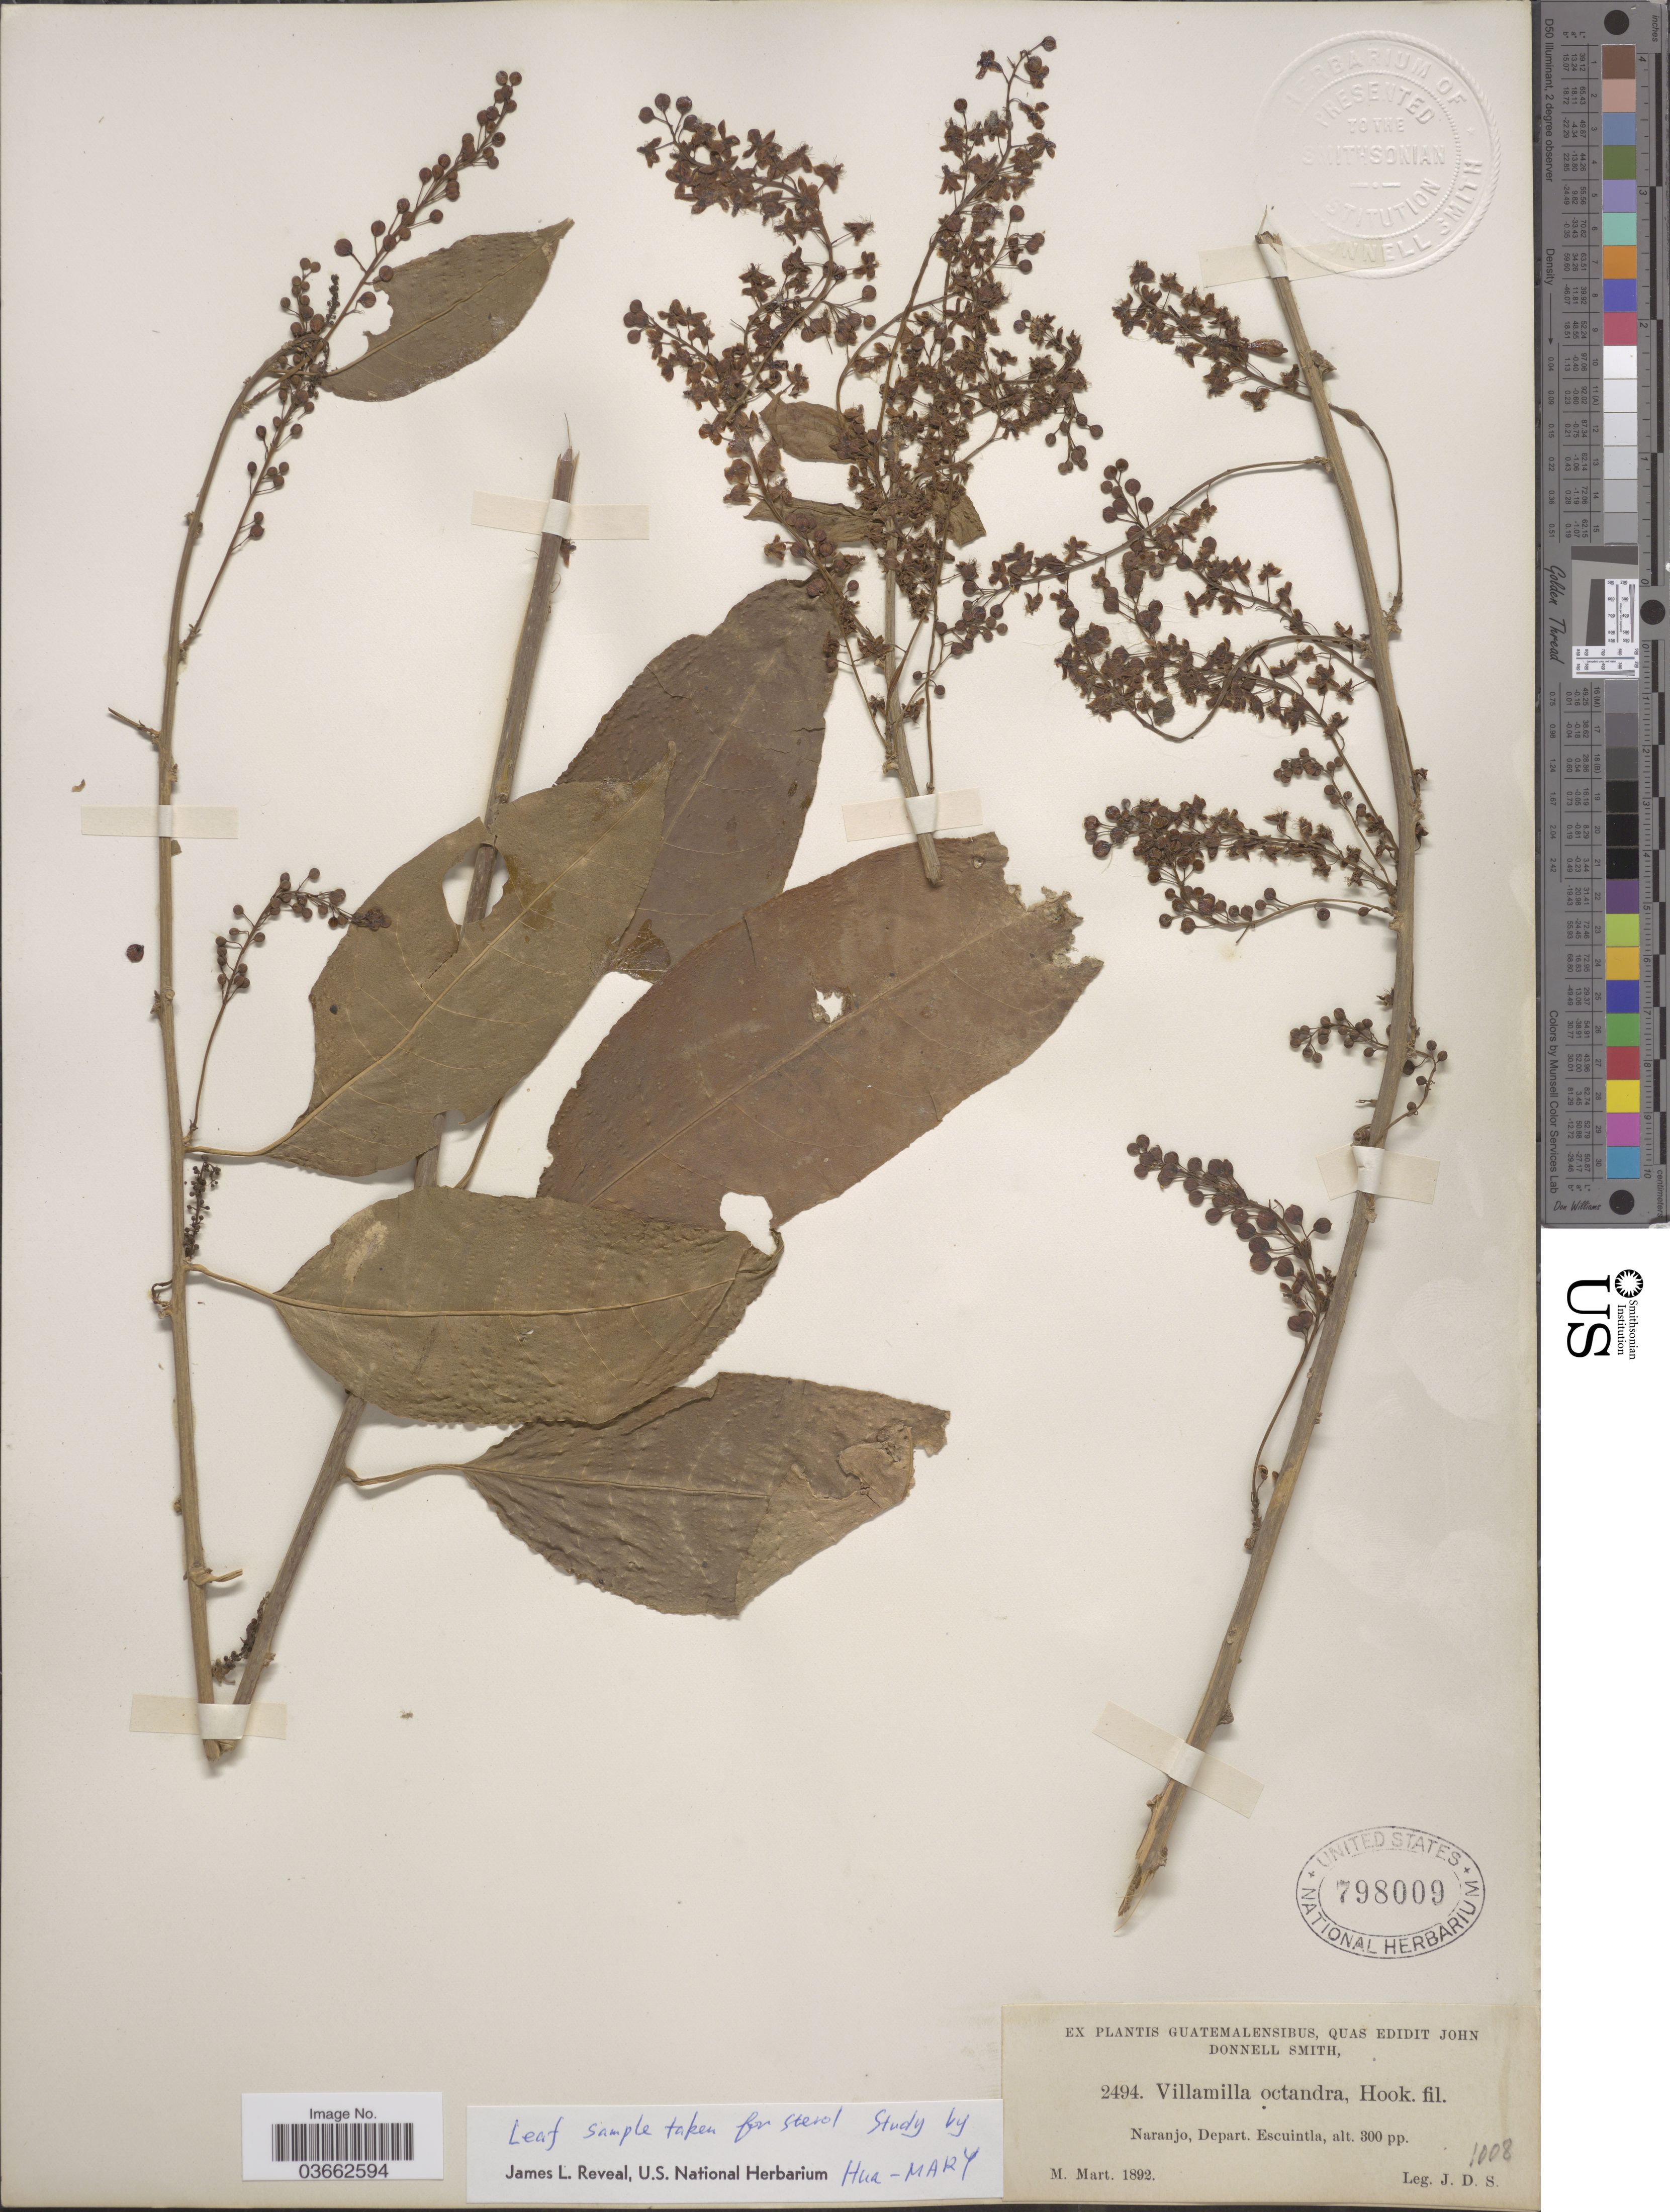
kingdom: Plantae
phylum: Tracheophyta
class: Magnoliopsida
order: Caryophyllales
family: Phytolaccaceae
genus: Trichostigma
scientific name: Trichostigma octandrum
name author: (L.) H. Walter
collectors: J. Donnell Smith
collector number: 2494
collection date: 1892-03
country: Guatemala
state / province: Escuintla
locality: Naranjo, Depart. Esquintla.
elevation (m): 91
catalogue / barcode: US 798009